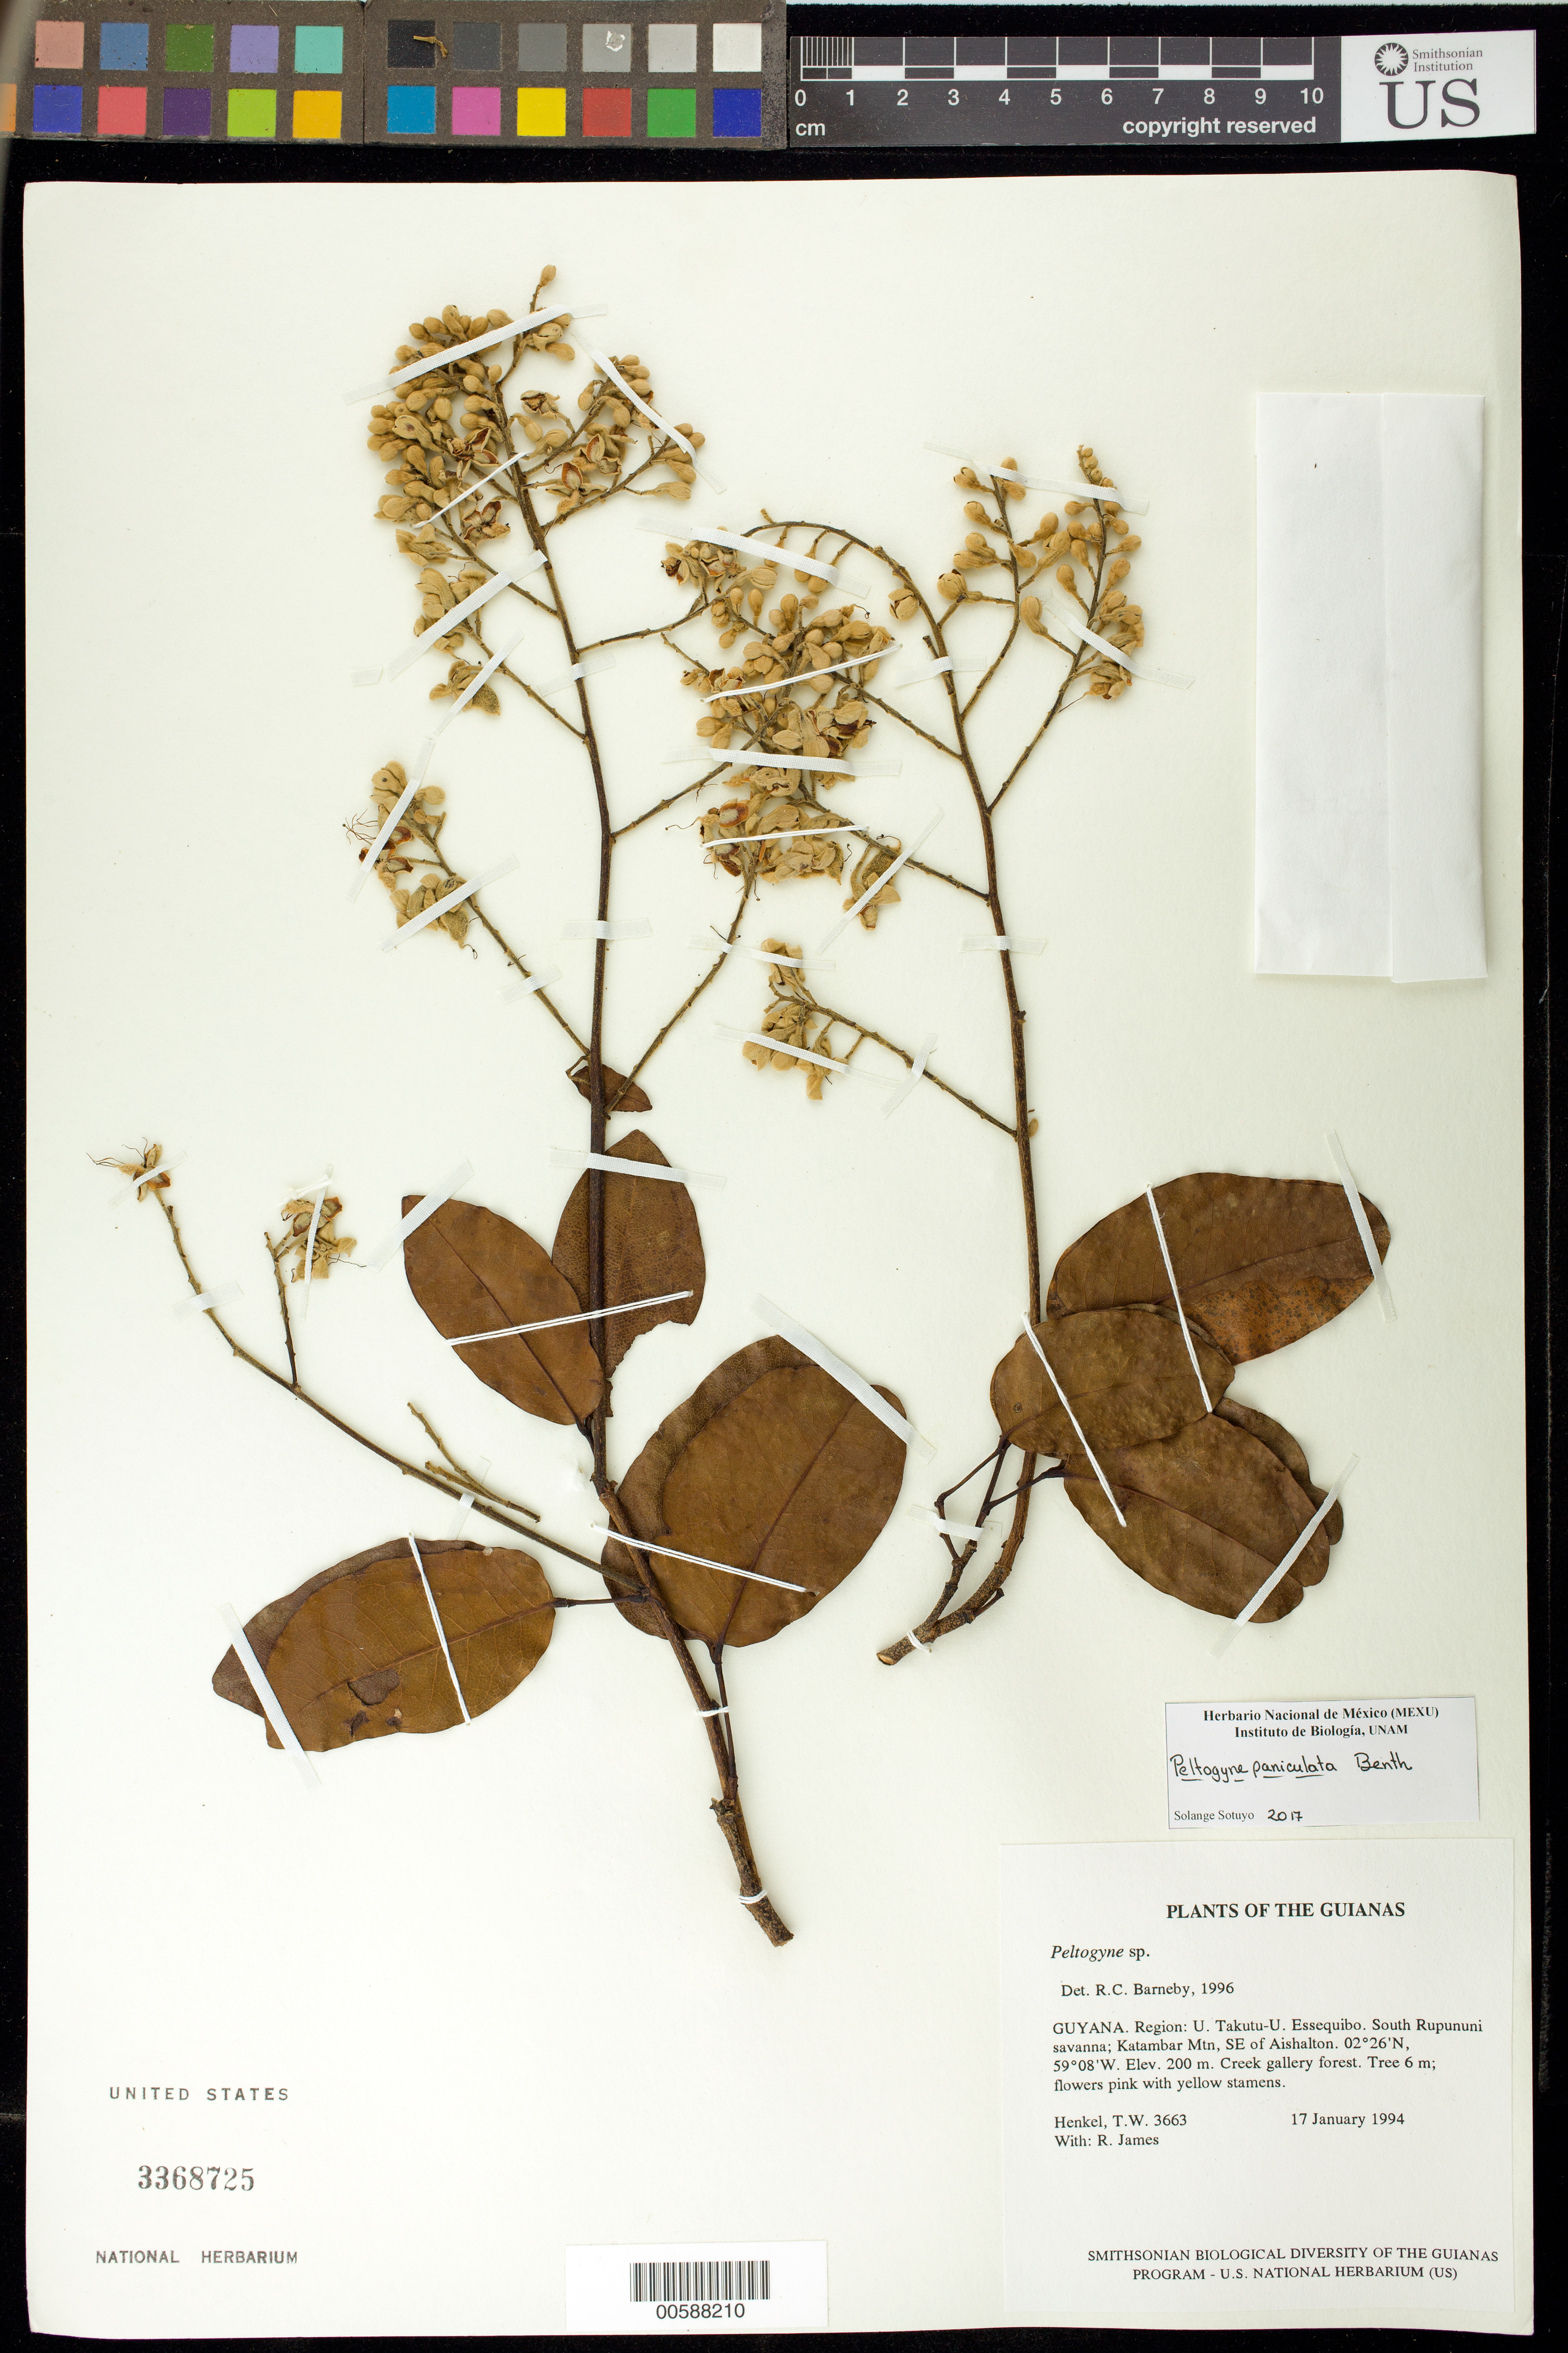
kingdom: Plantae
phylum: Tracheophyta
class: Magnoliopsida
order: Fabales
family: Fabaceae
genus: Peltogyne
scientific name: Peltogyne paniculata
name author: Benth.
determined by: Sotuyo, Solange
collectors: T. Henkel & R. James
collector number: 3663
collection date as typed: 17 January 1994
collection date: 1994-01-17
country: Guyana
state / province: U. Takutu-U. Essequibo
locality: South Rupununi savanna; Katambar Mtn, SE of Aishalton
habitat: Creek gallery forest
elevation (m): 200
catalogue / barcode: US 3368725